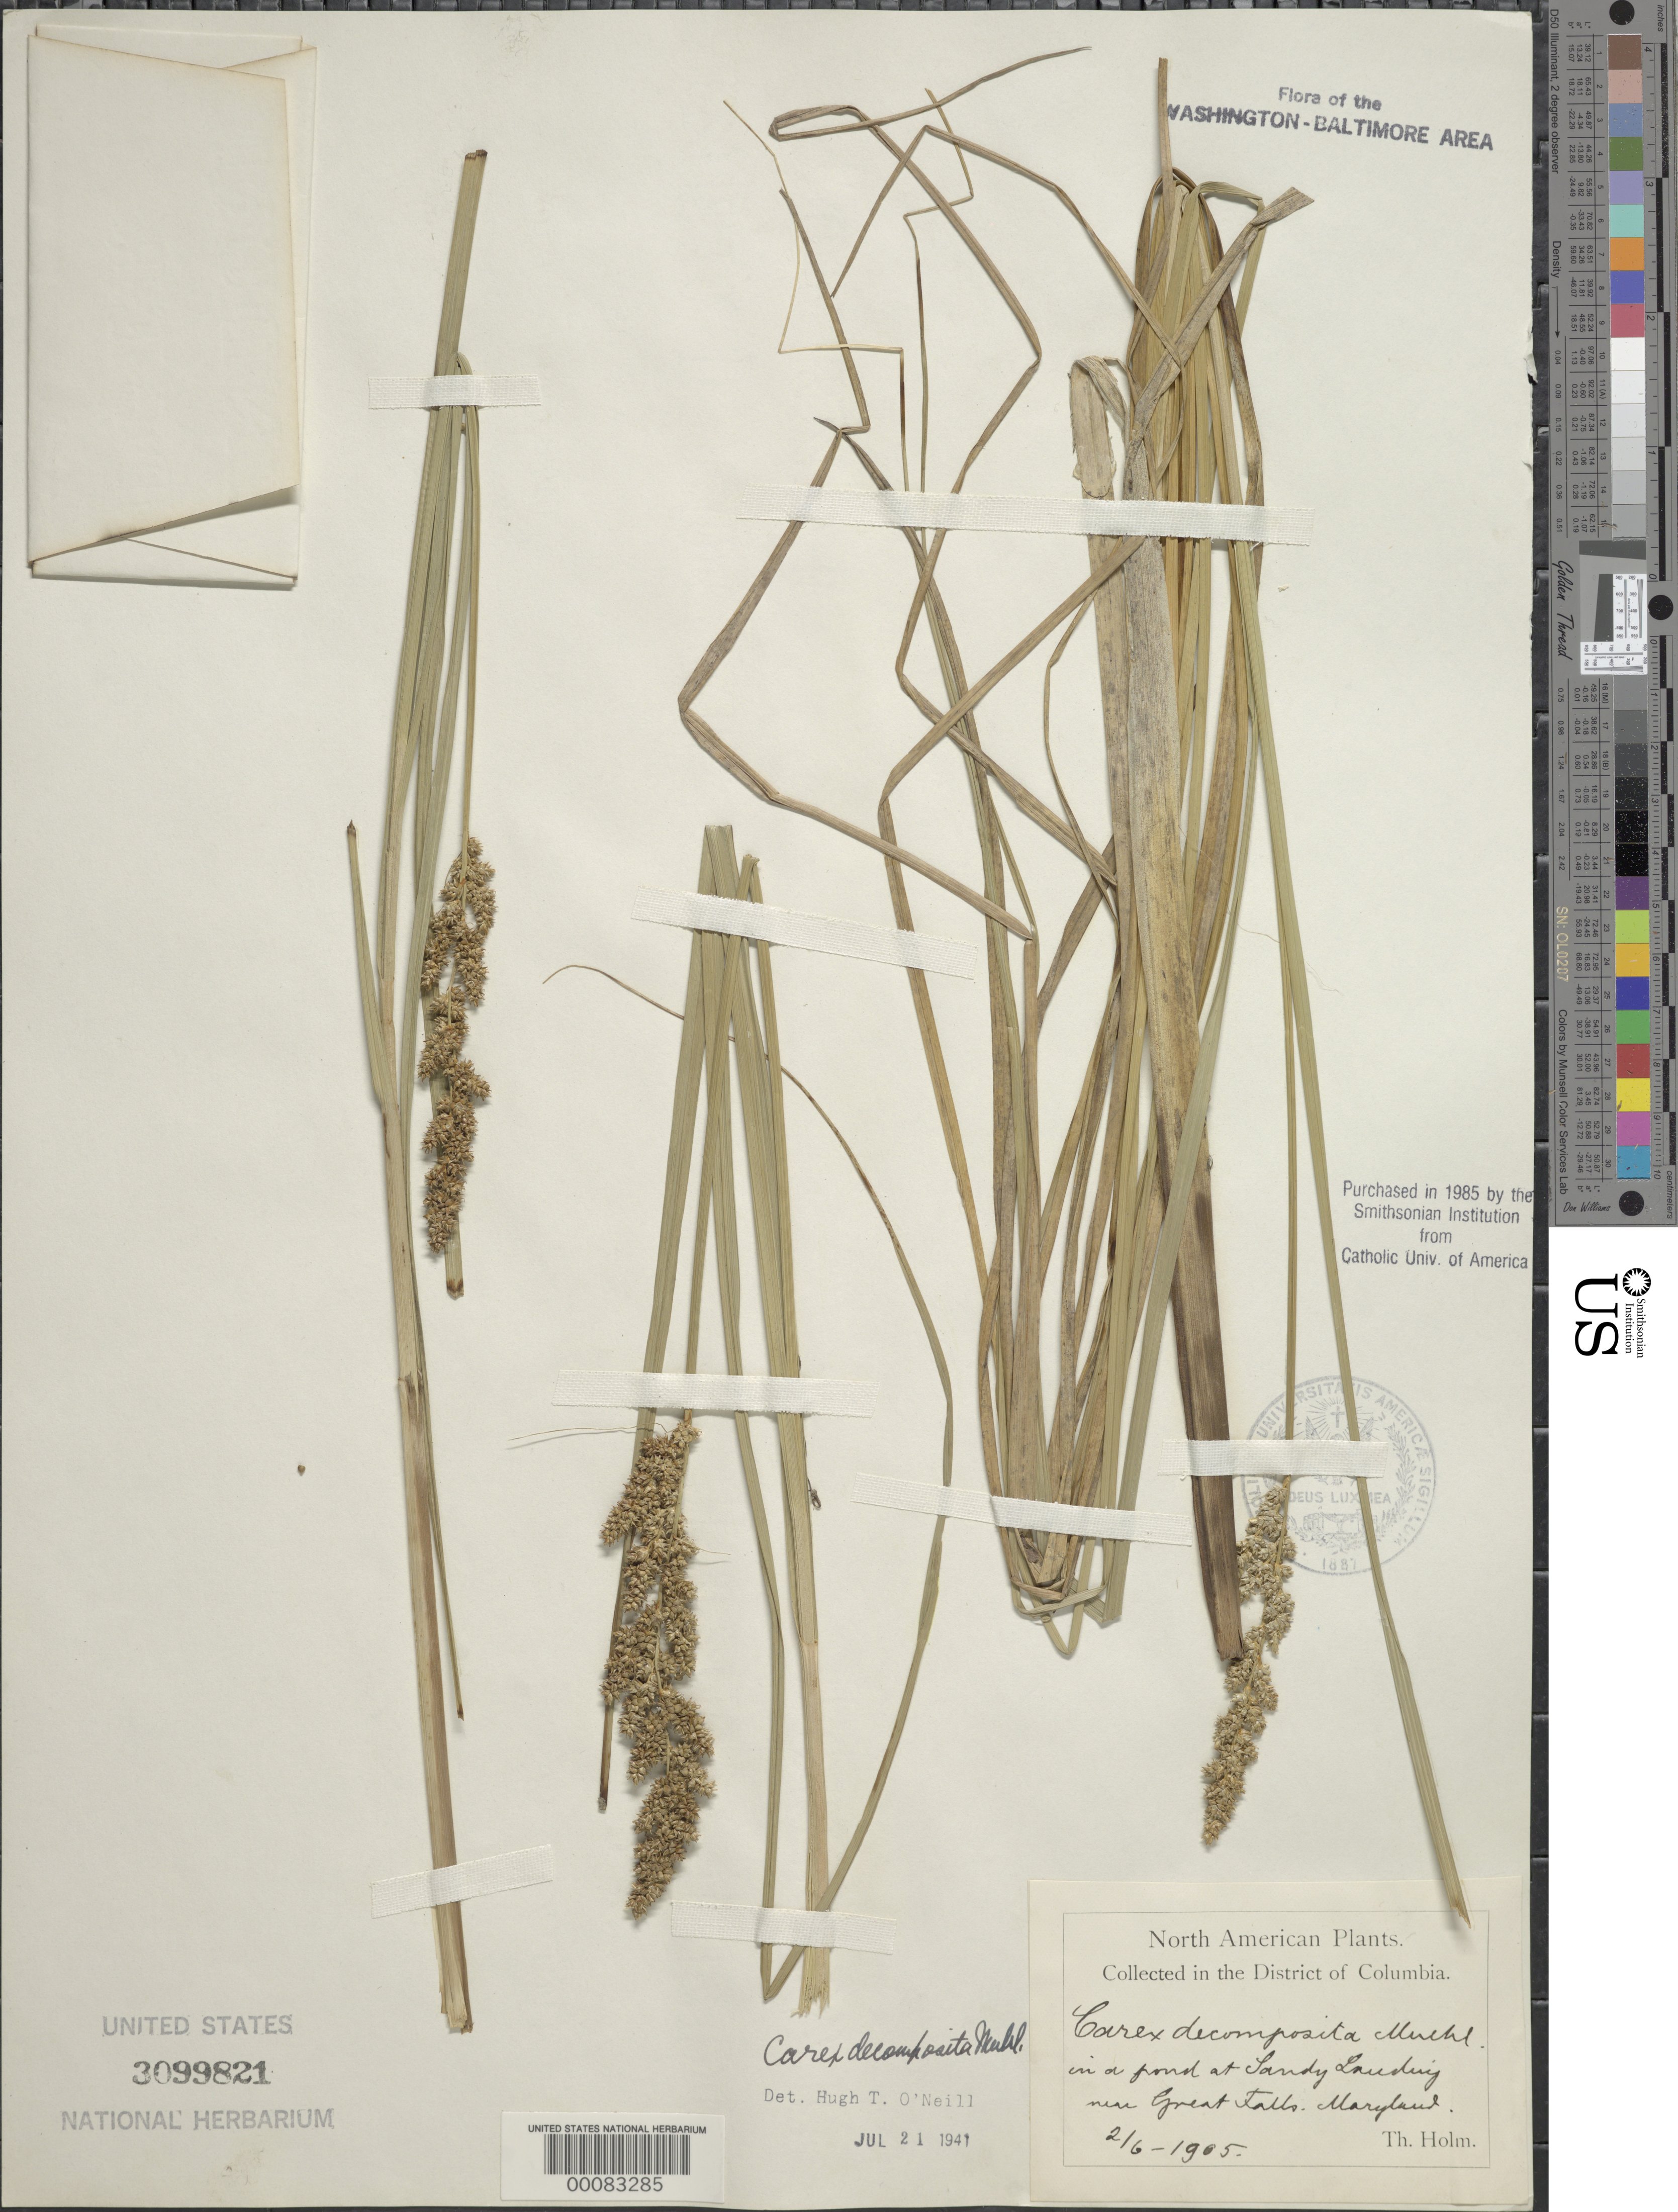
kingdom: Plantae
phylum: Tracheophyta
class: Liliopsida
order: Poales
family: Cyperaceae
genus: Carex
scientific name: Carex decomposita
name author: Muhl.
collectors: T. Holm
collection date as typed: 02 Jun 1905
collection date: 1905-06-02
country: United States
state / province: Maryland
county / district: Montgomery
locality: Sandy Landing Great Falls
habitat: Pond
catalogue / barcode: US 3099821